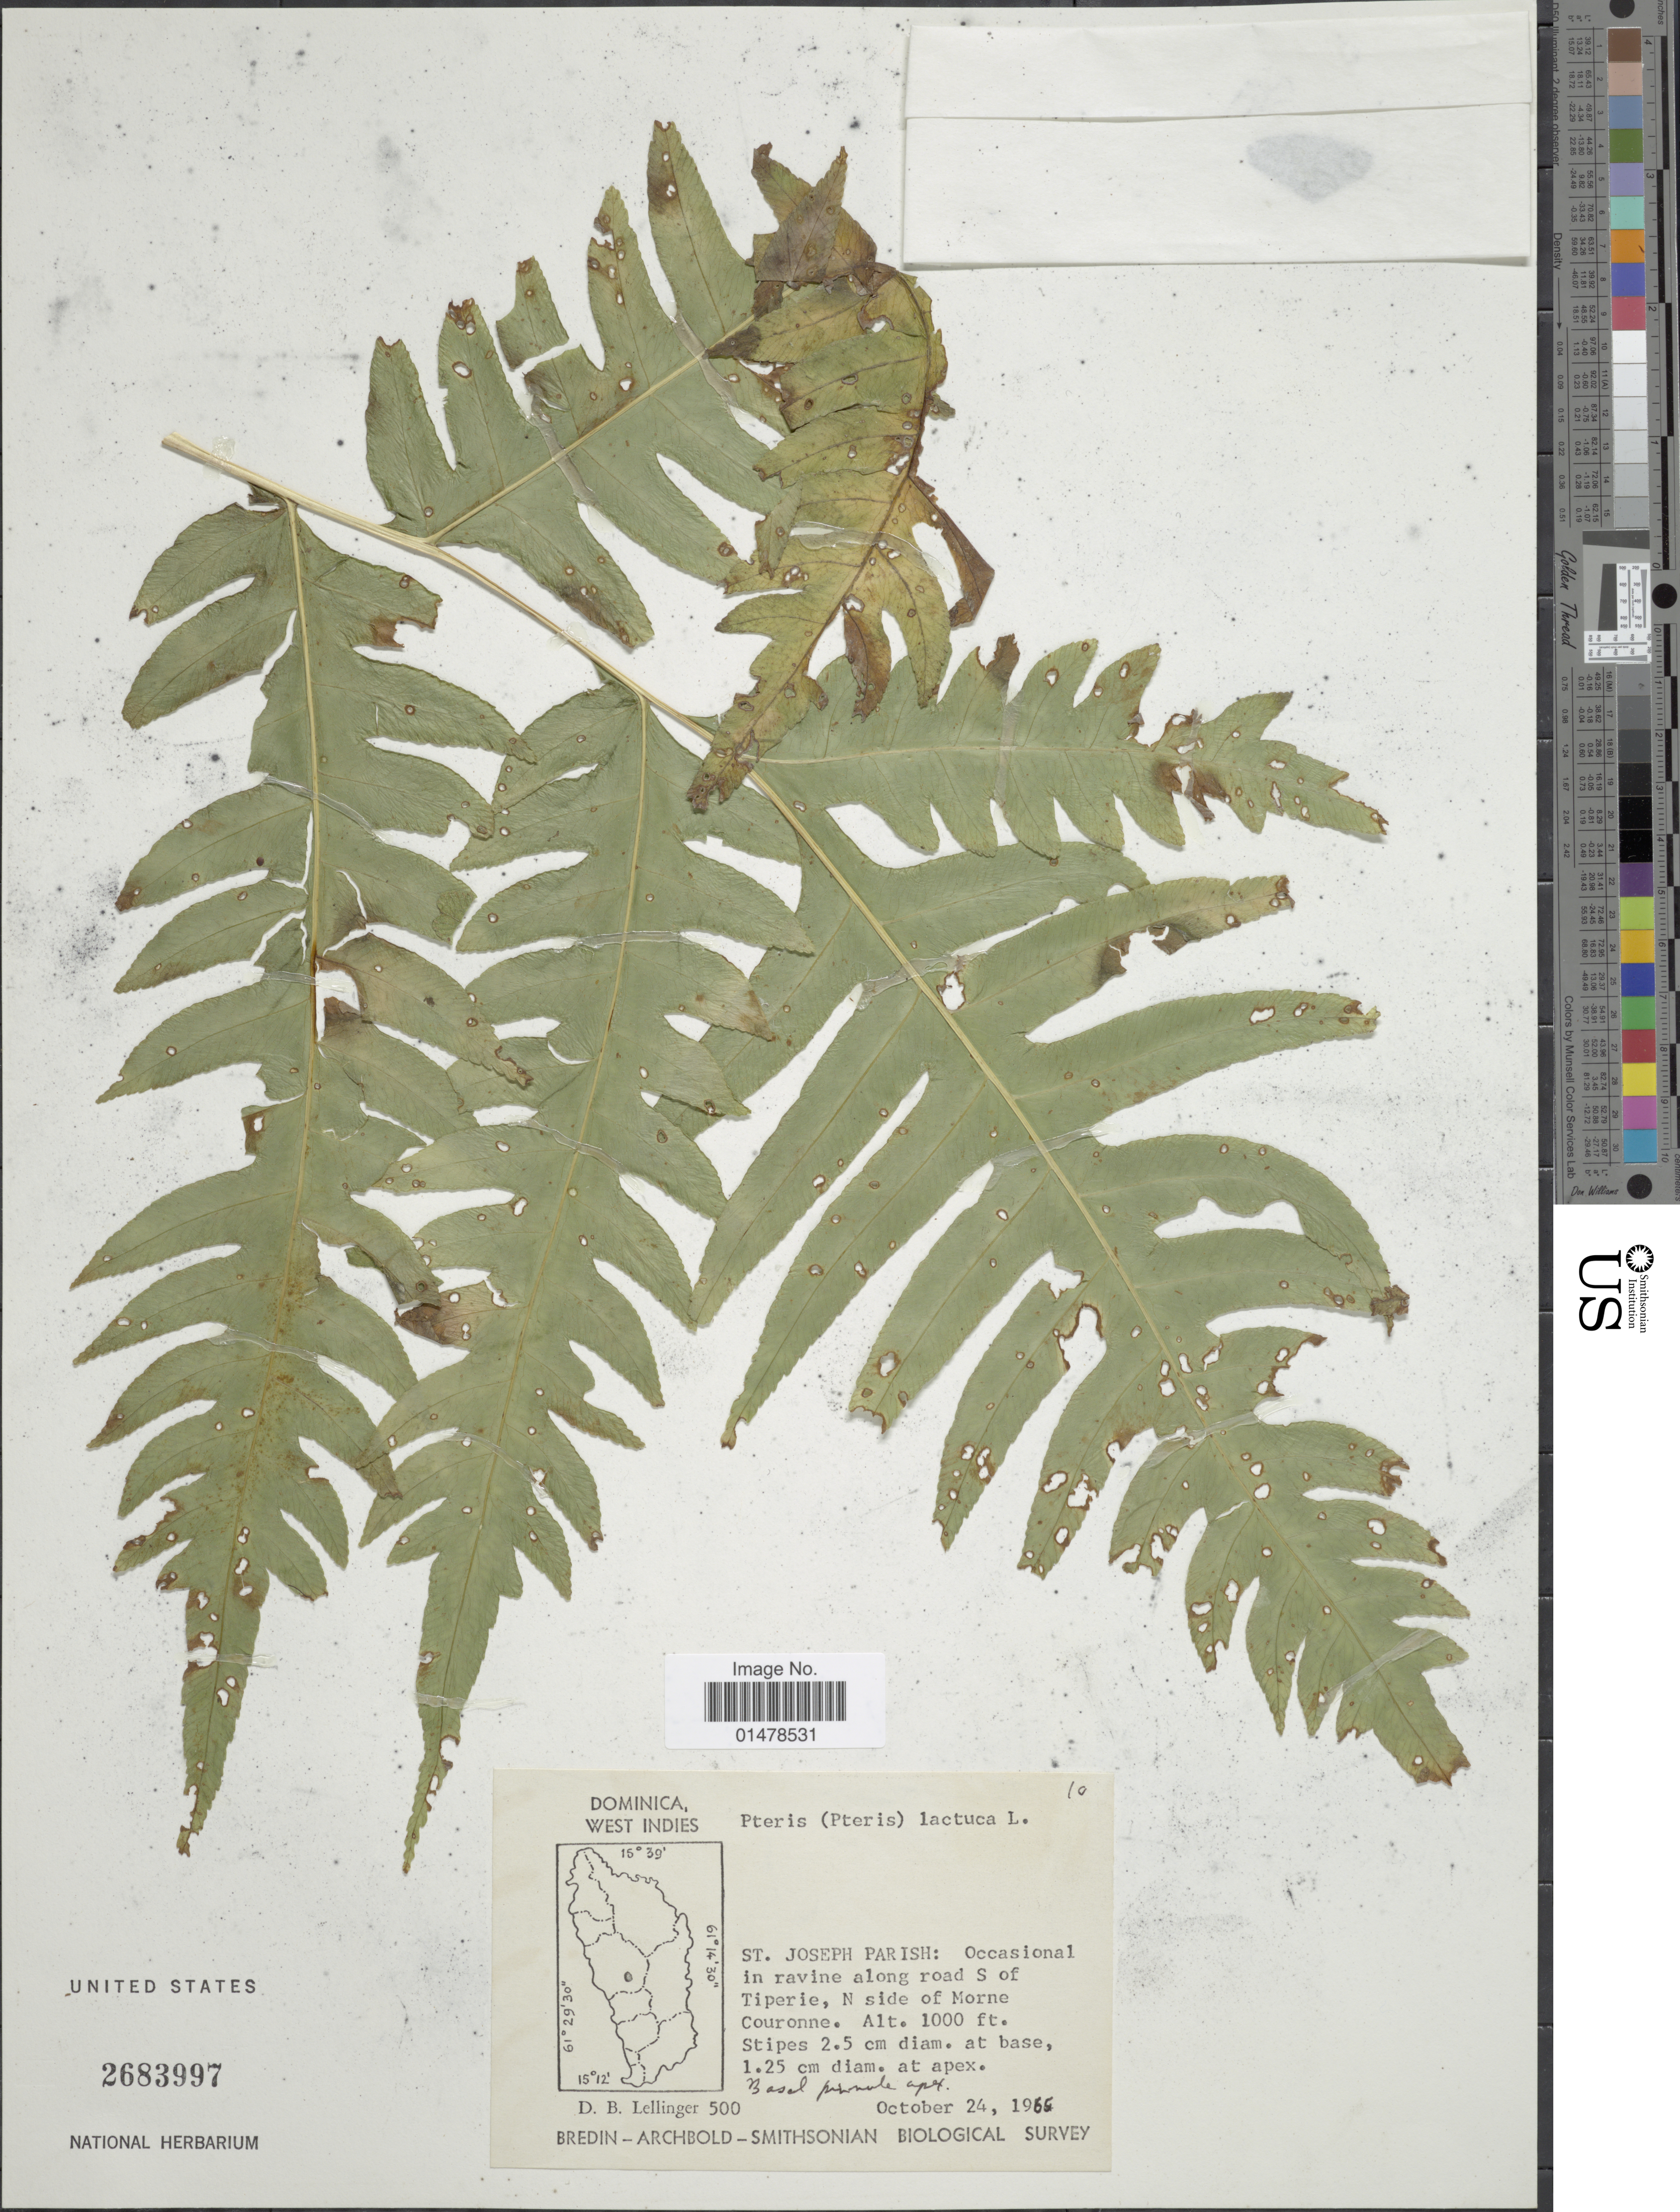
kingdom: Plantae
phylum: Tracheophyta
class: Polypodiopsida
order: Polypodiales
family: Pteridaceae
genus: Pteris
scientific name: Pteris arborea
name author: L.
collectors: D. B. Lellinger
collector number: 500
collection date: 1965-10-24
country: Dominica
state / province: St. Joseph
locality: St Joseph Parish: Occasional in ravine along road S of Tiperie, N side of Morne Couronne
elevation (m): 305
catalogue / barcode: US 2683997